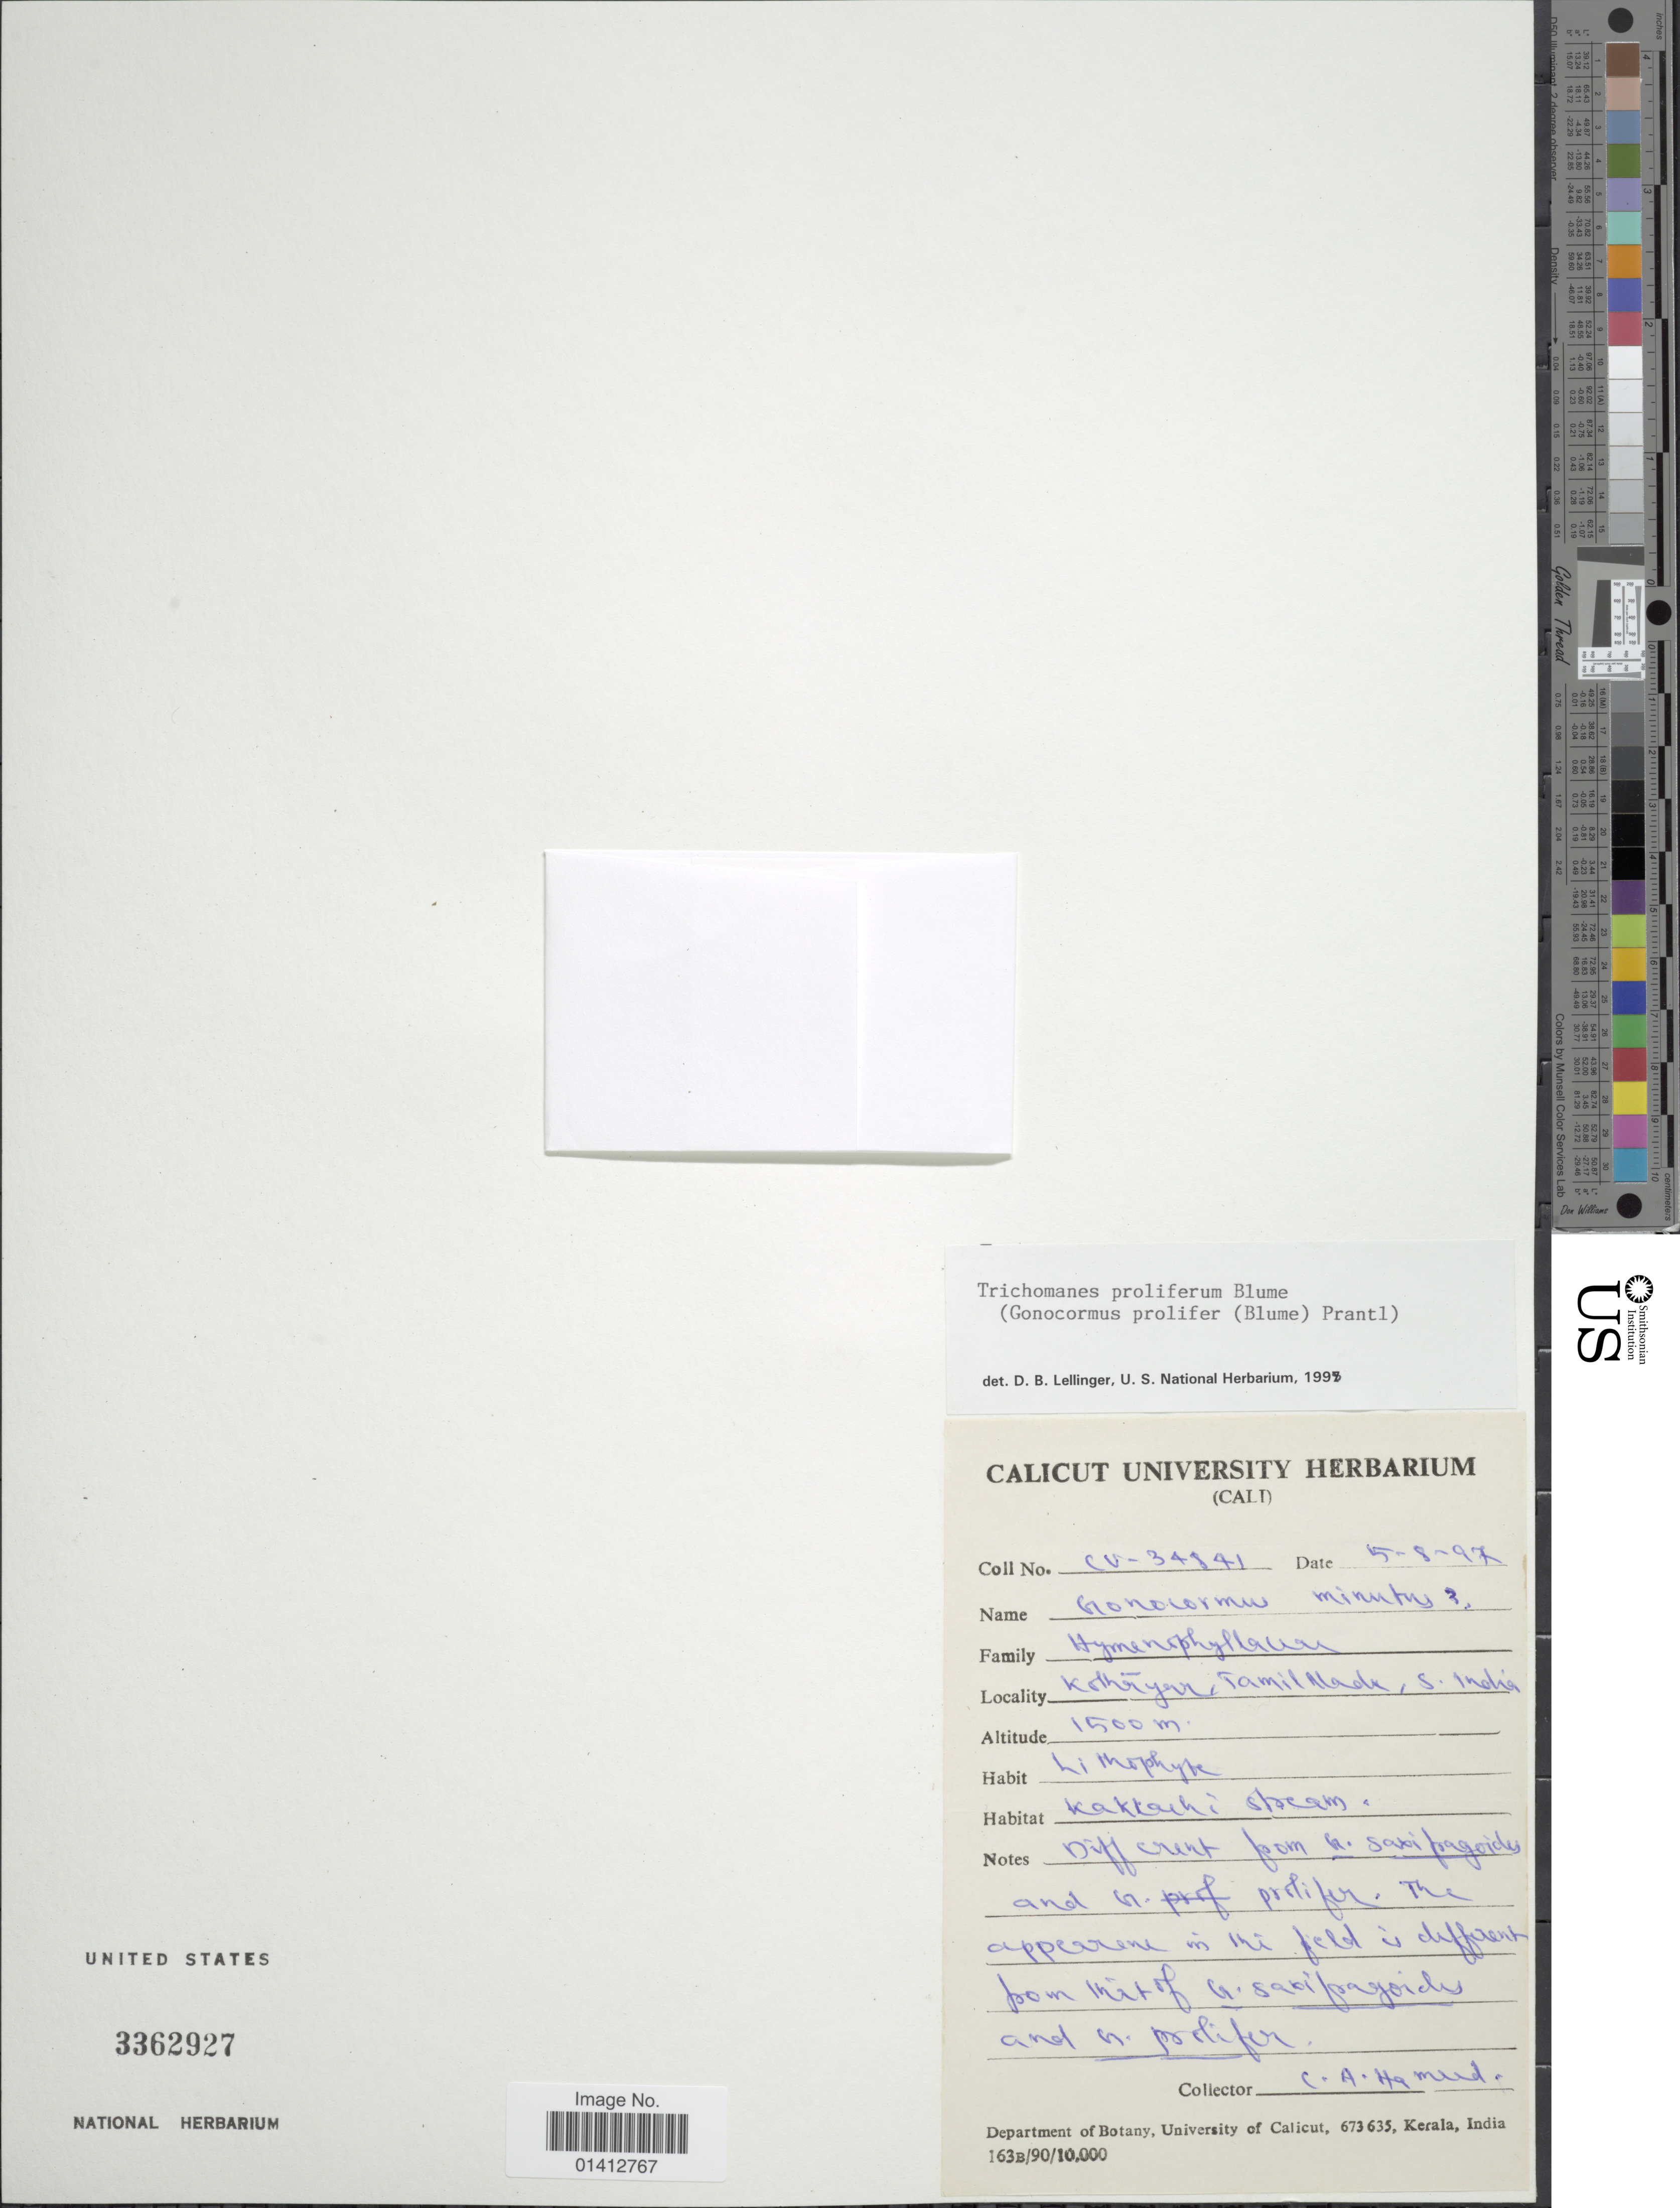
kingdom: Plantae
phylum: Tracheophyta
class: Polypodiopsida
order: Hymenophyllales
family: Hymenophyllaceae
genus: Crepidomanes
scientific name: Crepidomanes proliferum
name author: (Blume) Bostock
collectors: C. Hameed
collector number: CV-34841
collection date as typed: Transcribed d/m/y: 5/8/97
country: India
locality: Kothayar, Tamil Nadu, S. India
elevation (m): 1500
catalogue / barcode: US 3362927